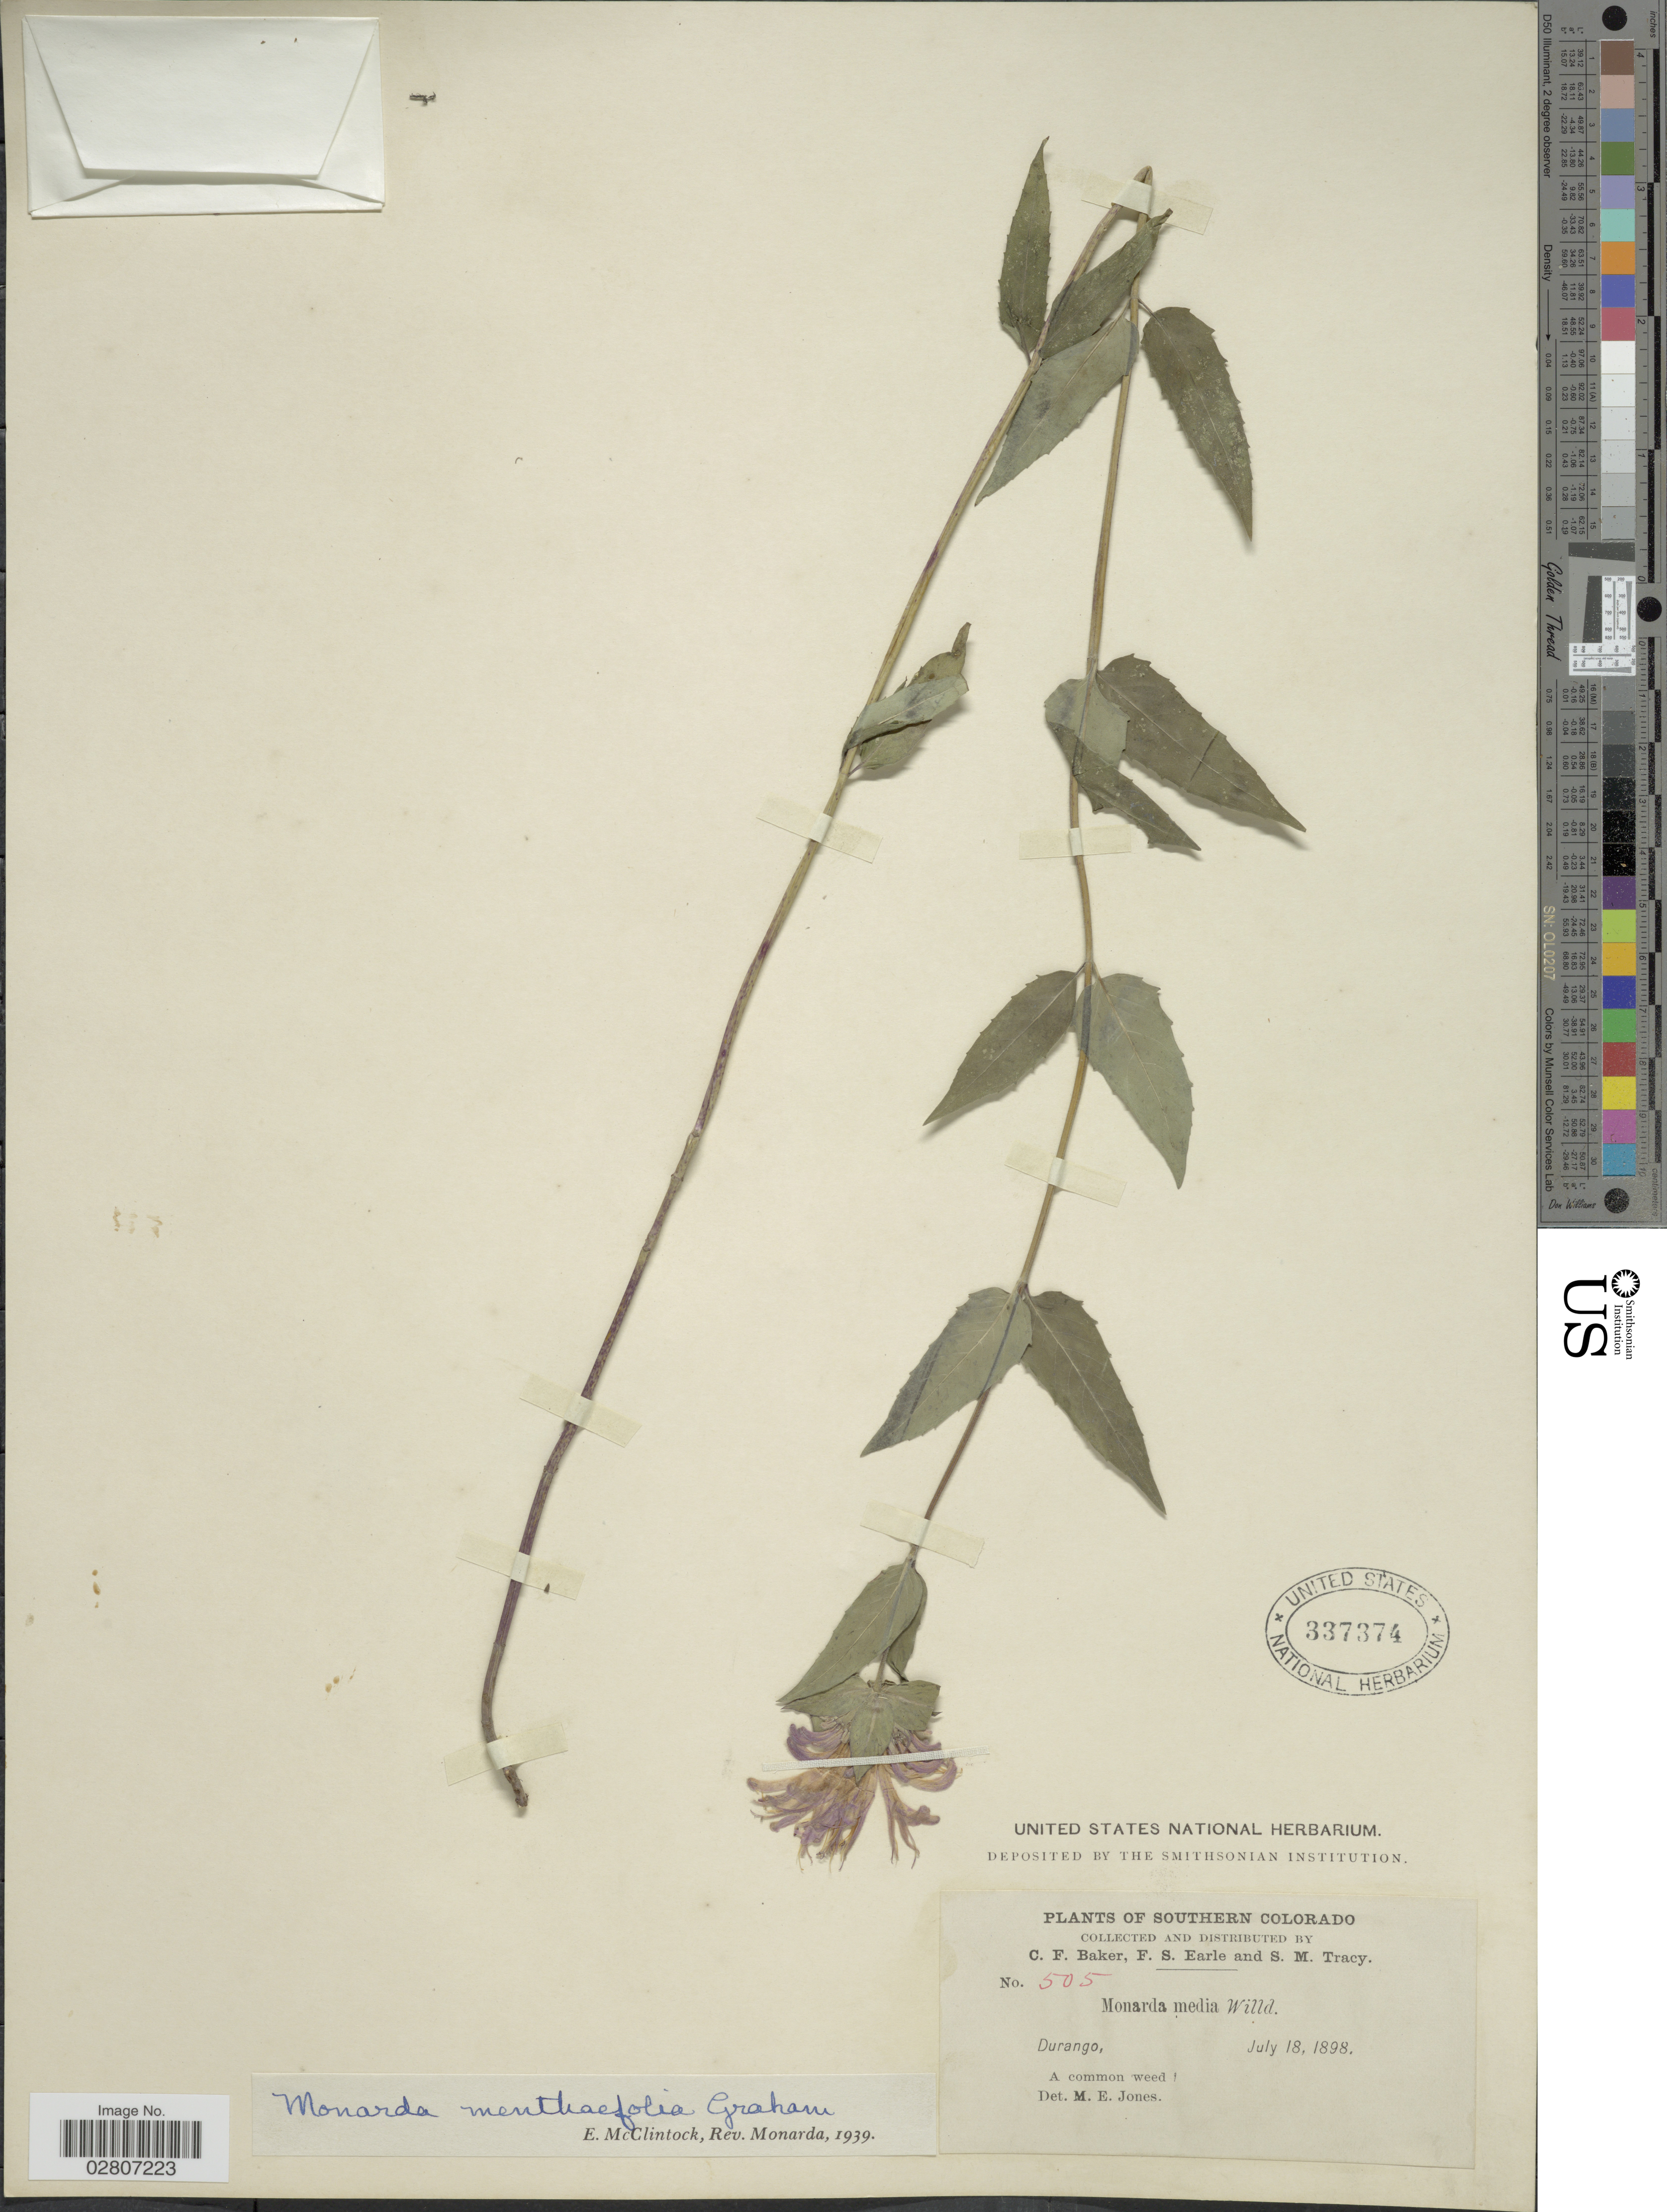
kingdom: Plantae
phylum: Tracheophyta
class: Magnoliopsida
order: Lamiales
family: Lamiaceae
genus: Monarda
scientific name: Monarda fistulosa var. menthifolia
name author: (Graham) Fernald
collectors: C. F. Baker, F. S. Earle & S. M. Tracy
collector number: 505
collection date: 1898-07-18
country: United States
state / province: Colorado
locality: Southern Colorado. Durango.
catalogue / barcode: US 337374